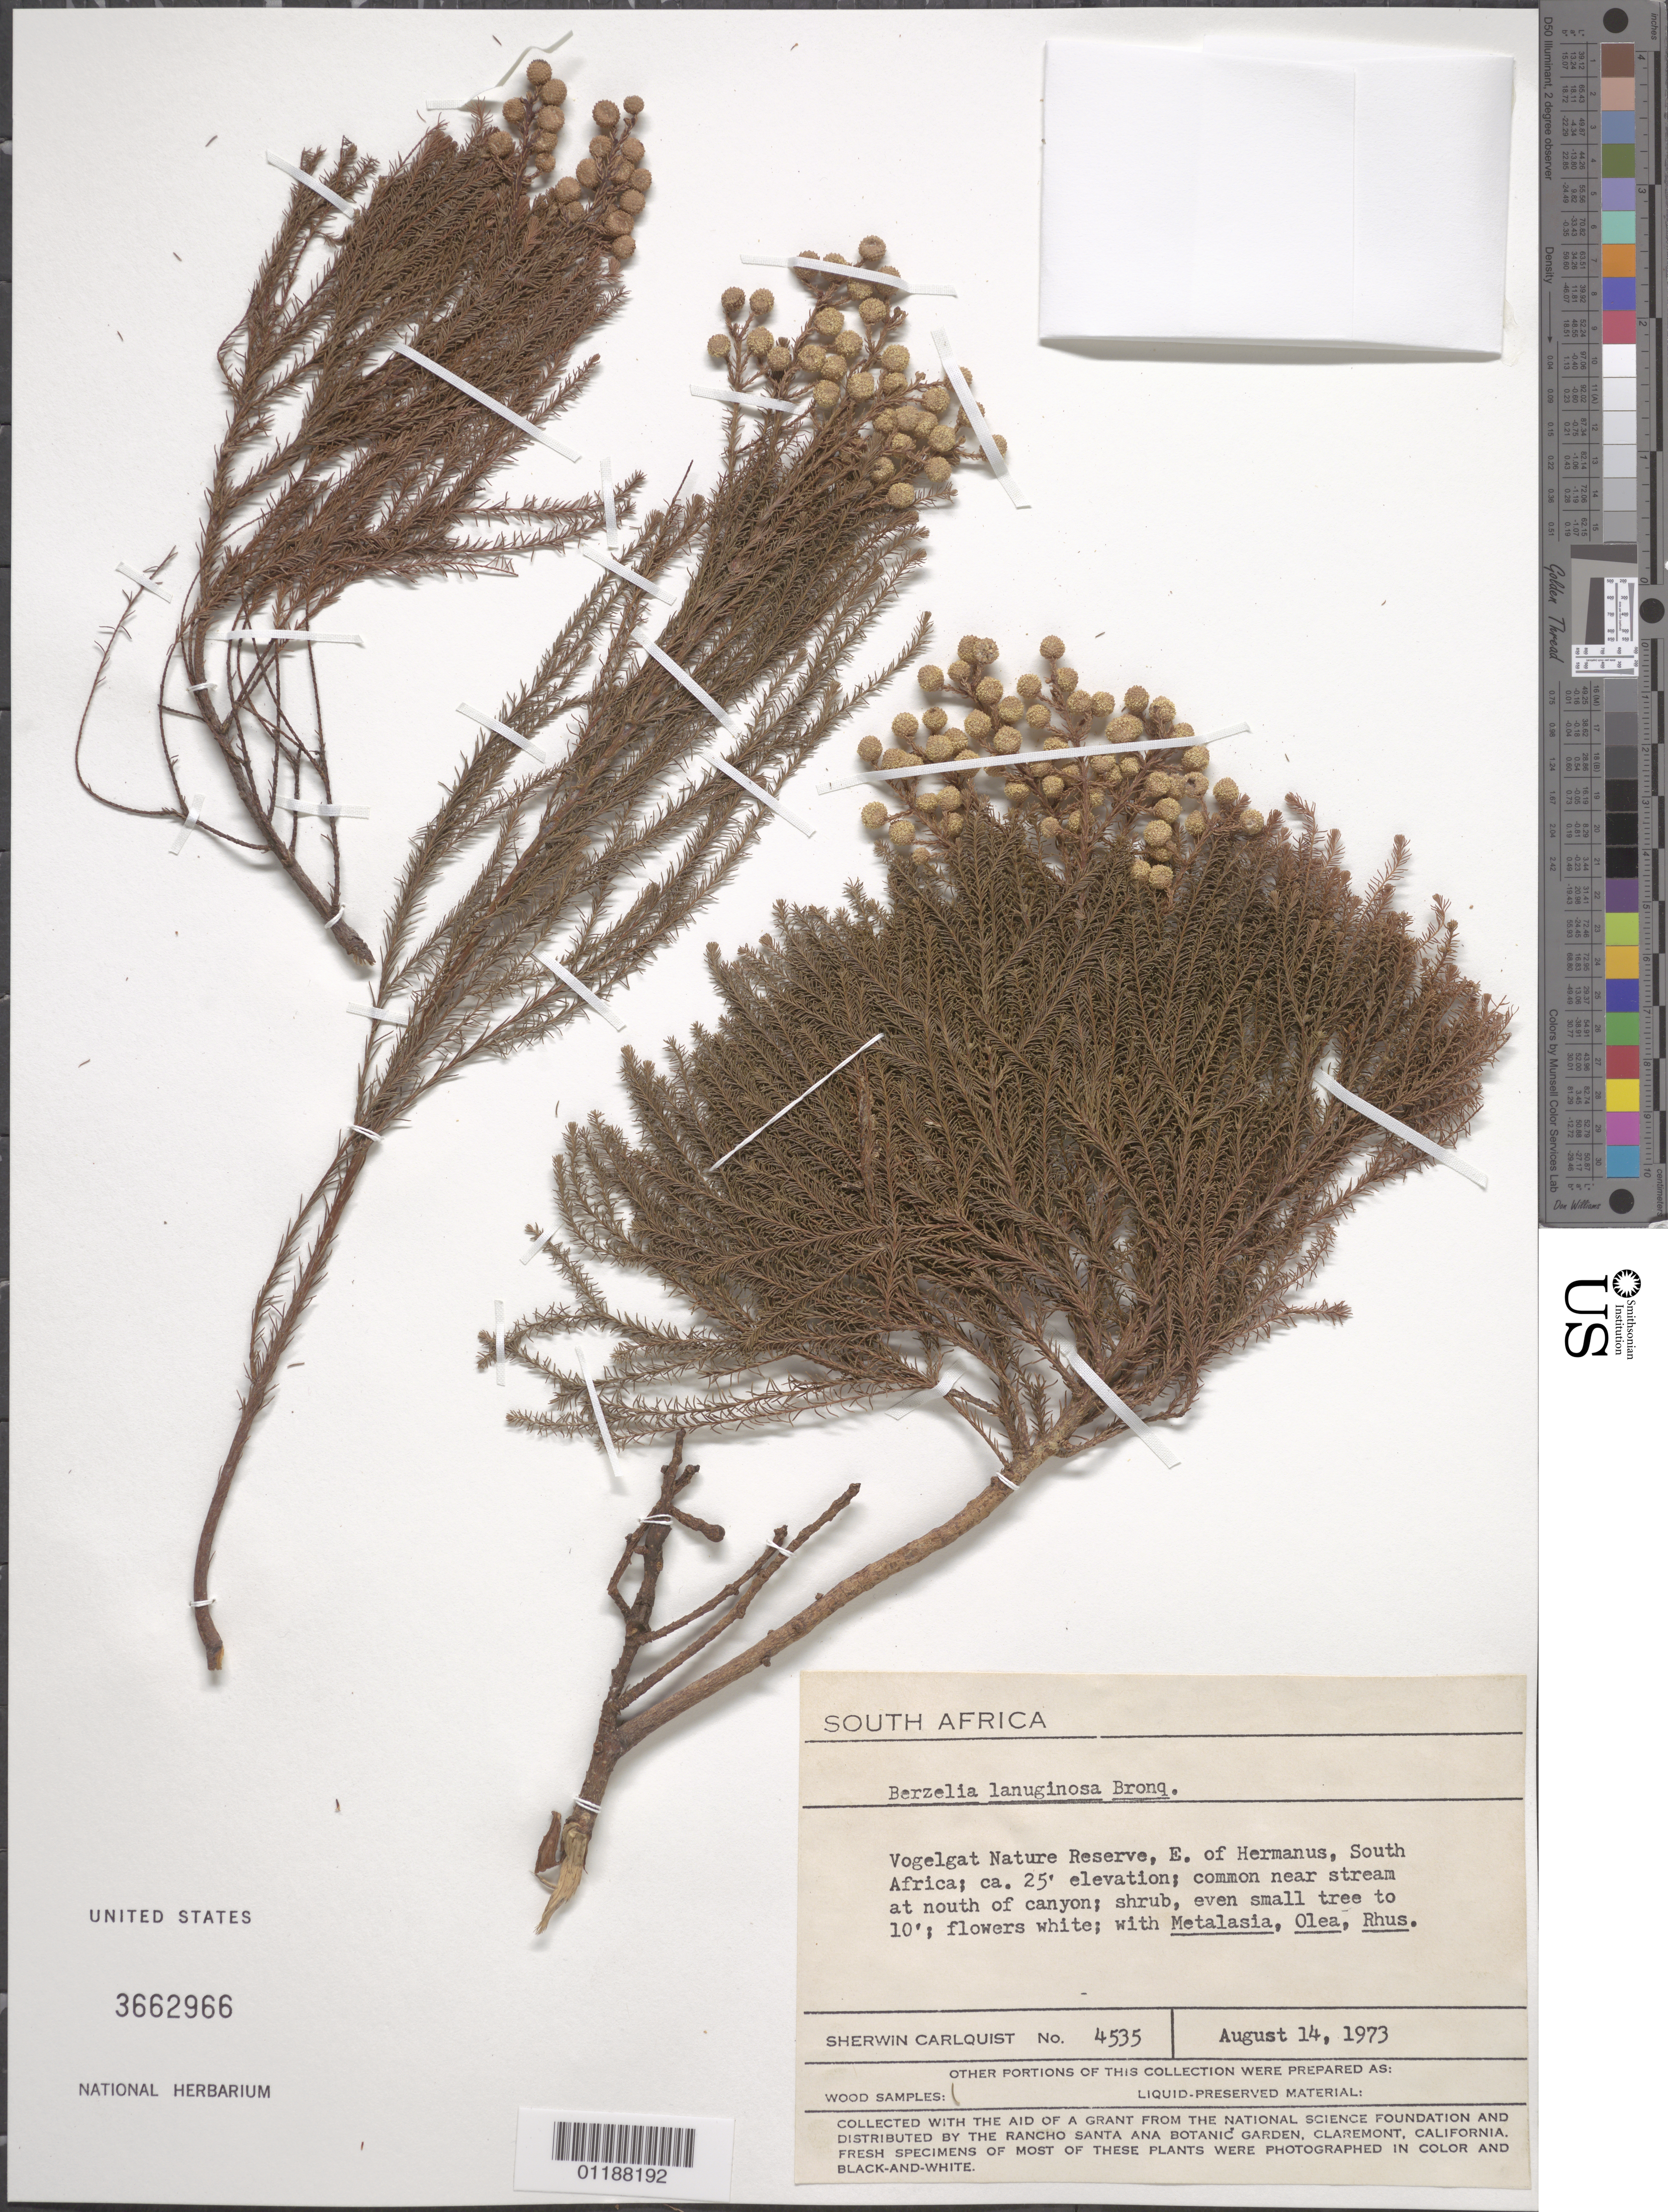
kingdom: Plantae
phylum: Tracheophyta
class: Magnoliopsida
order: Bruniales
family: Bruniaceae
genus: Berzelia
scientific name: Berzelia lanuginosa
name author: (L.) Brongn.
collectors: S. Carlquist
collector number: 4535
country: South Africa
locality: Vogelgat Nature Reserve, E of Hermanus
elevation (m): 8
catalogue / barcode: US 3662966